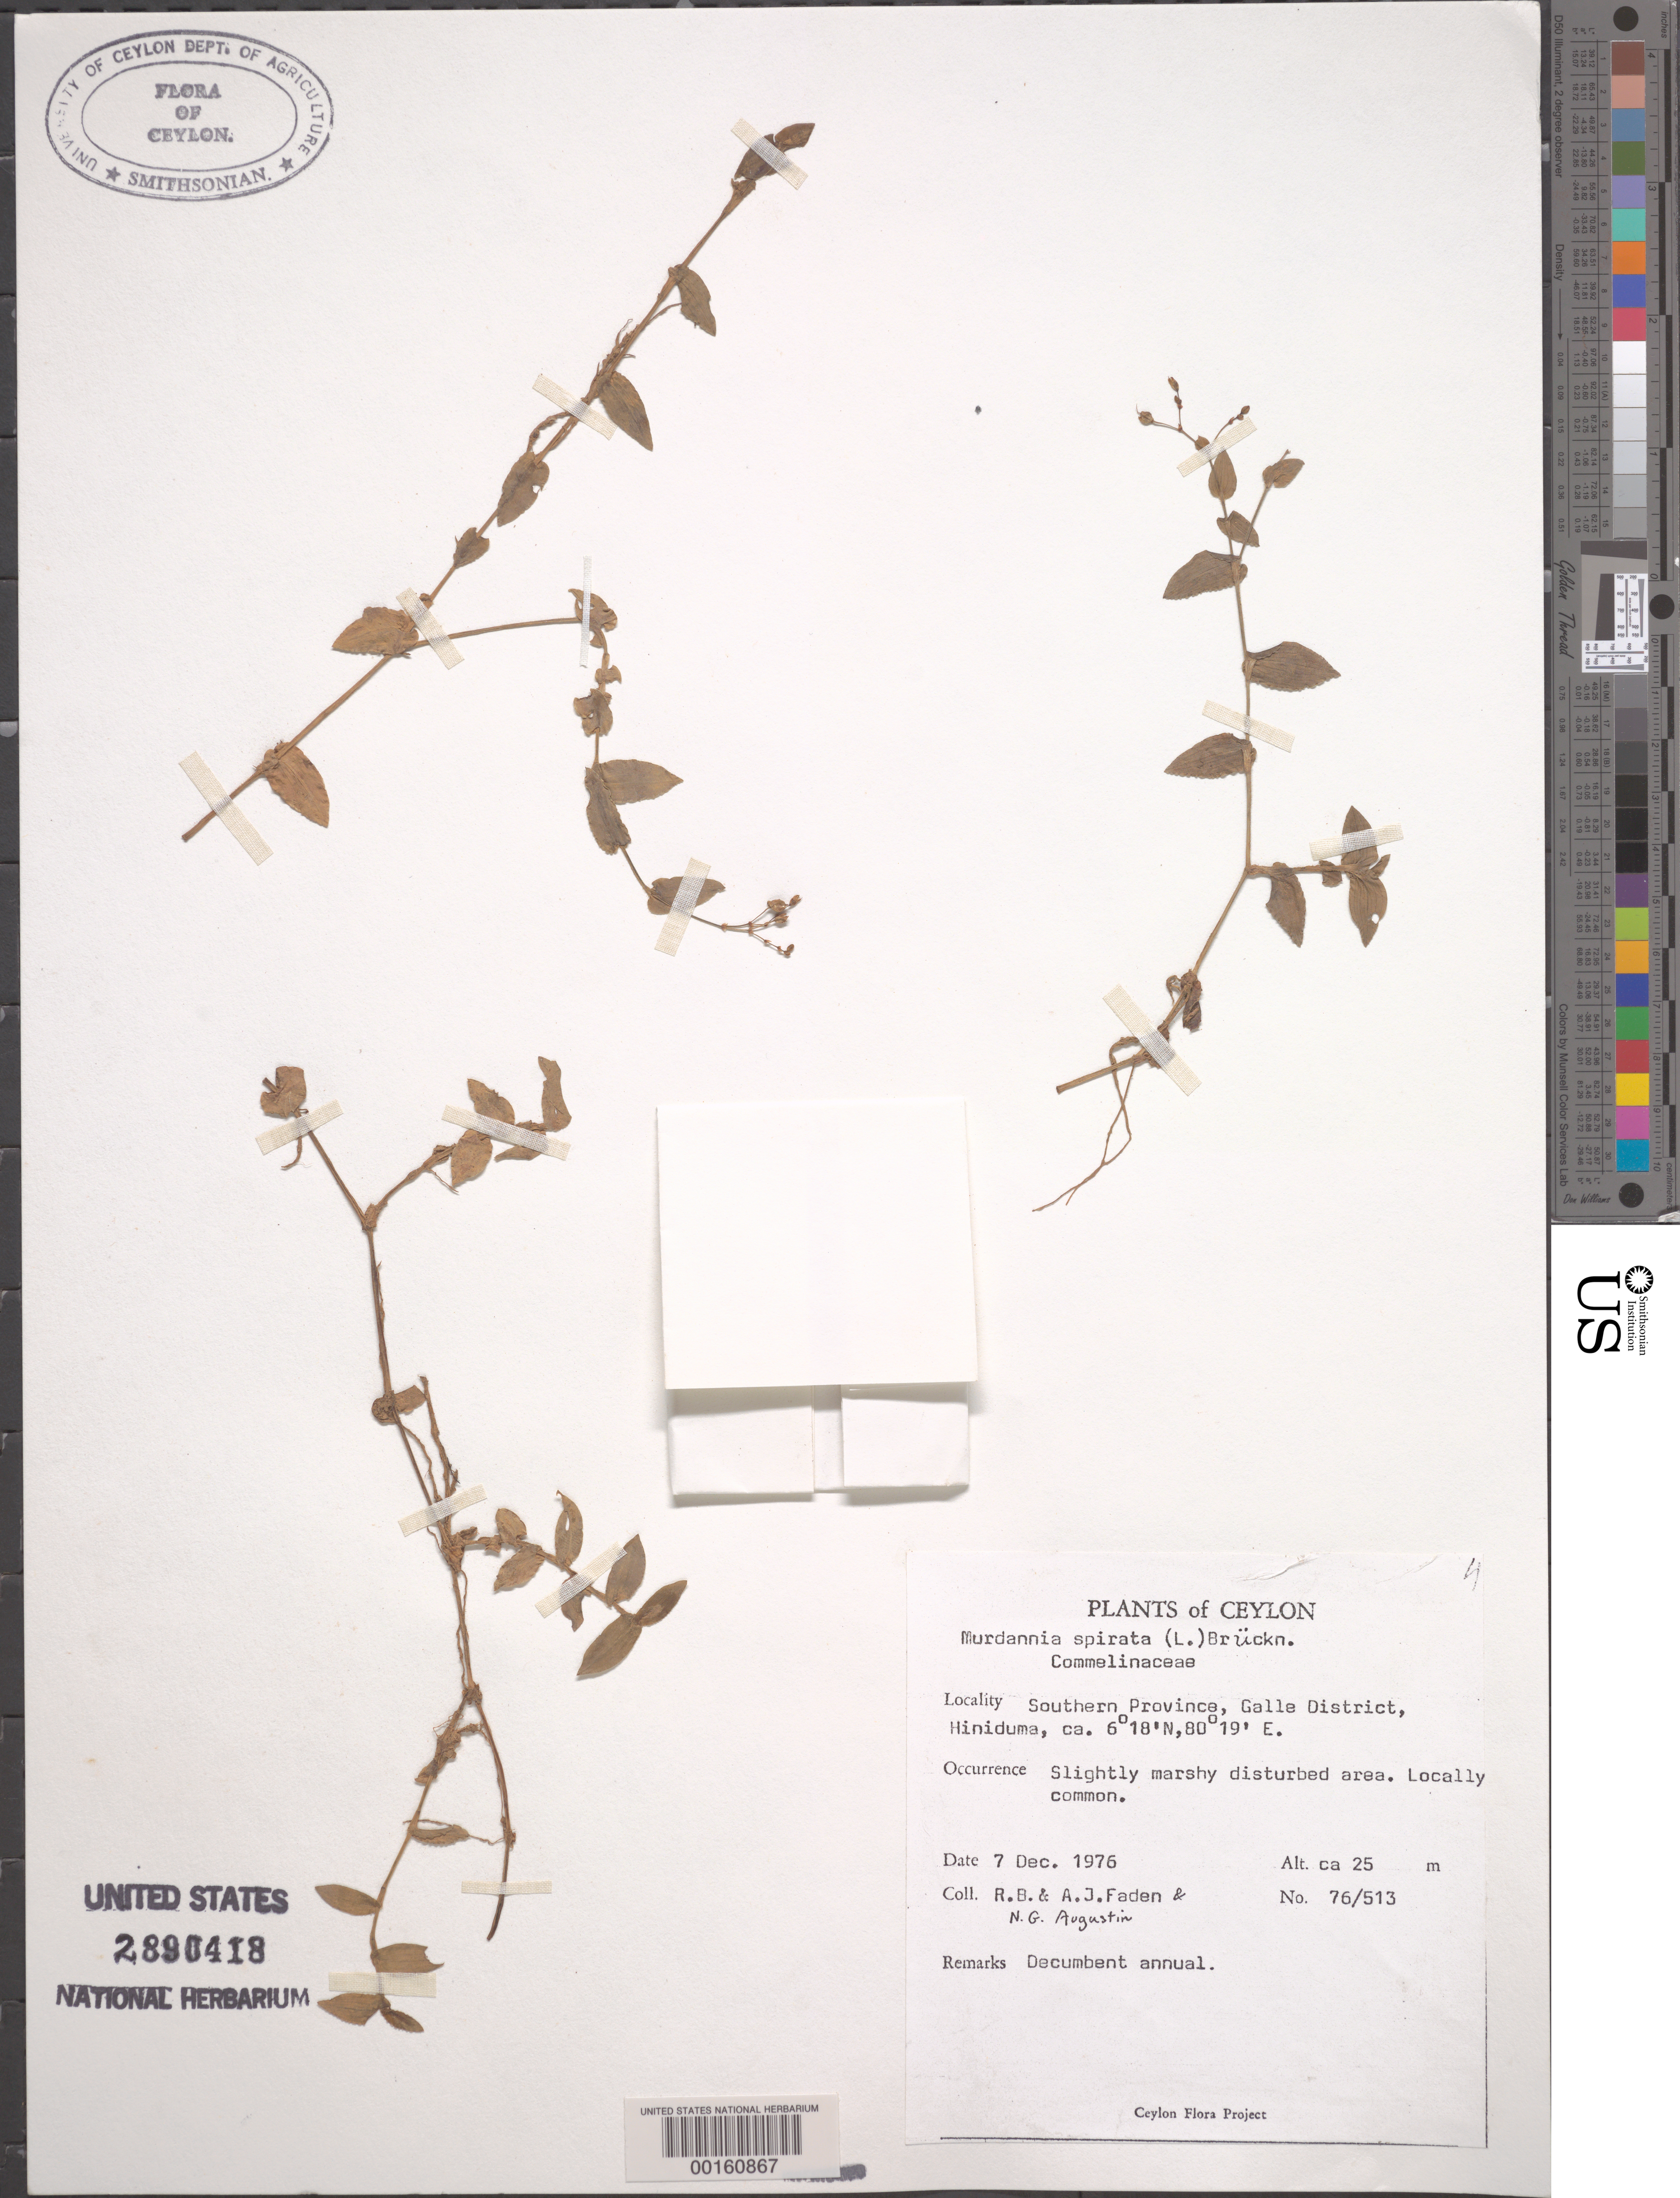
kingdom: Plantae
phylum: Tracheophyta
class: Liliopsida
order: Commelinales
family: Commelinaceae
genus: Murdannia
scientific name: Murdannia spirata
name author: (L.) G. Brückn.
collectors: R. B. Faden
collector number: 76/513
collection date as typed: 07 Dec 1976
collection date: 1976-12-07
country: Sri Lanka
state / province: Southern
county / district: Galle Dist.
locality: Hiniduma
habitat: Slightly marshy, disturbed area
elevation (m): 25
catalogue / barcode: US 2890418